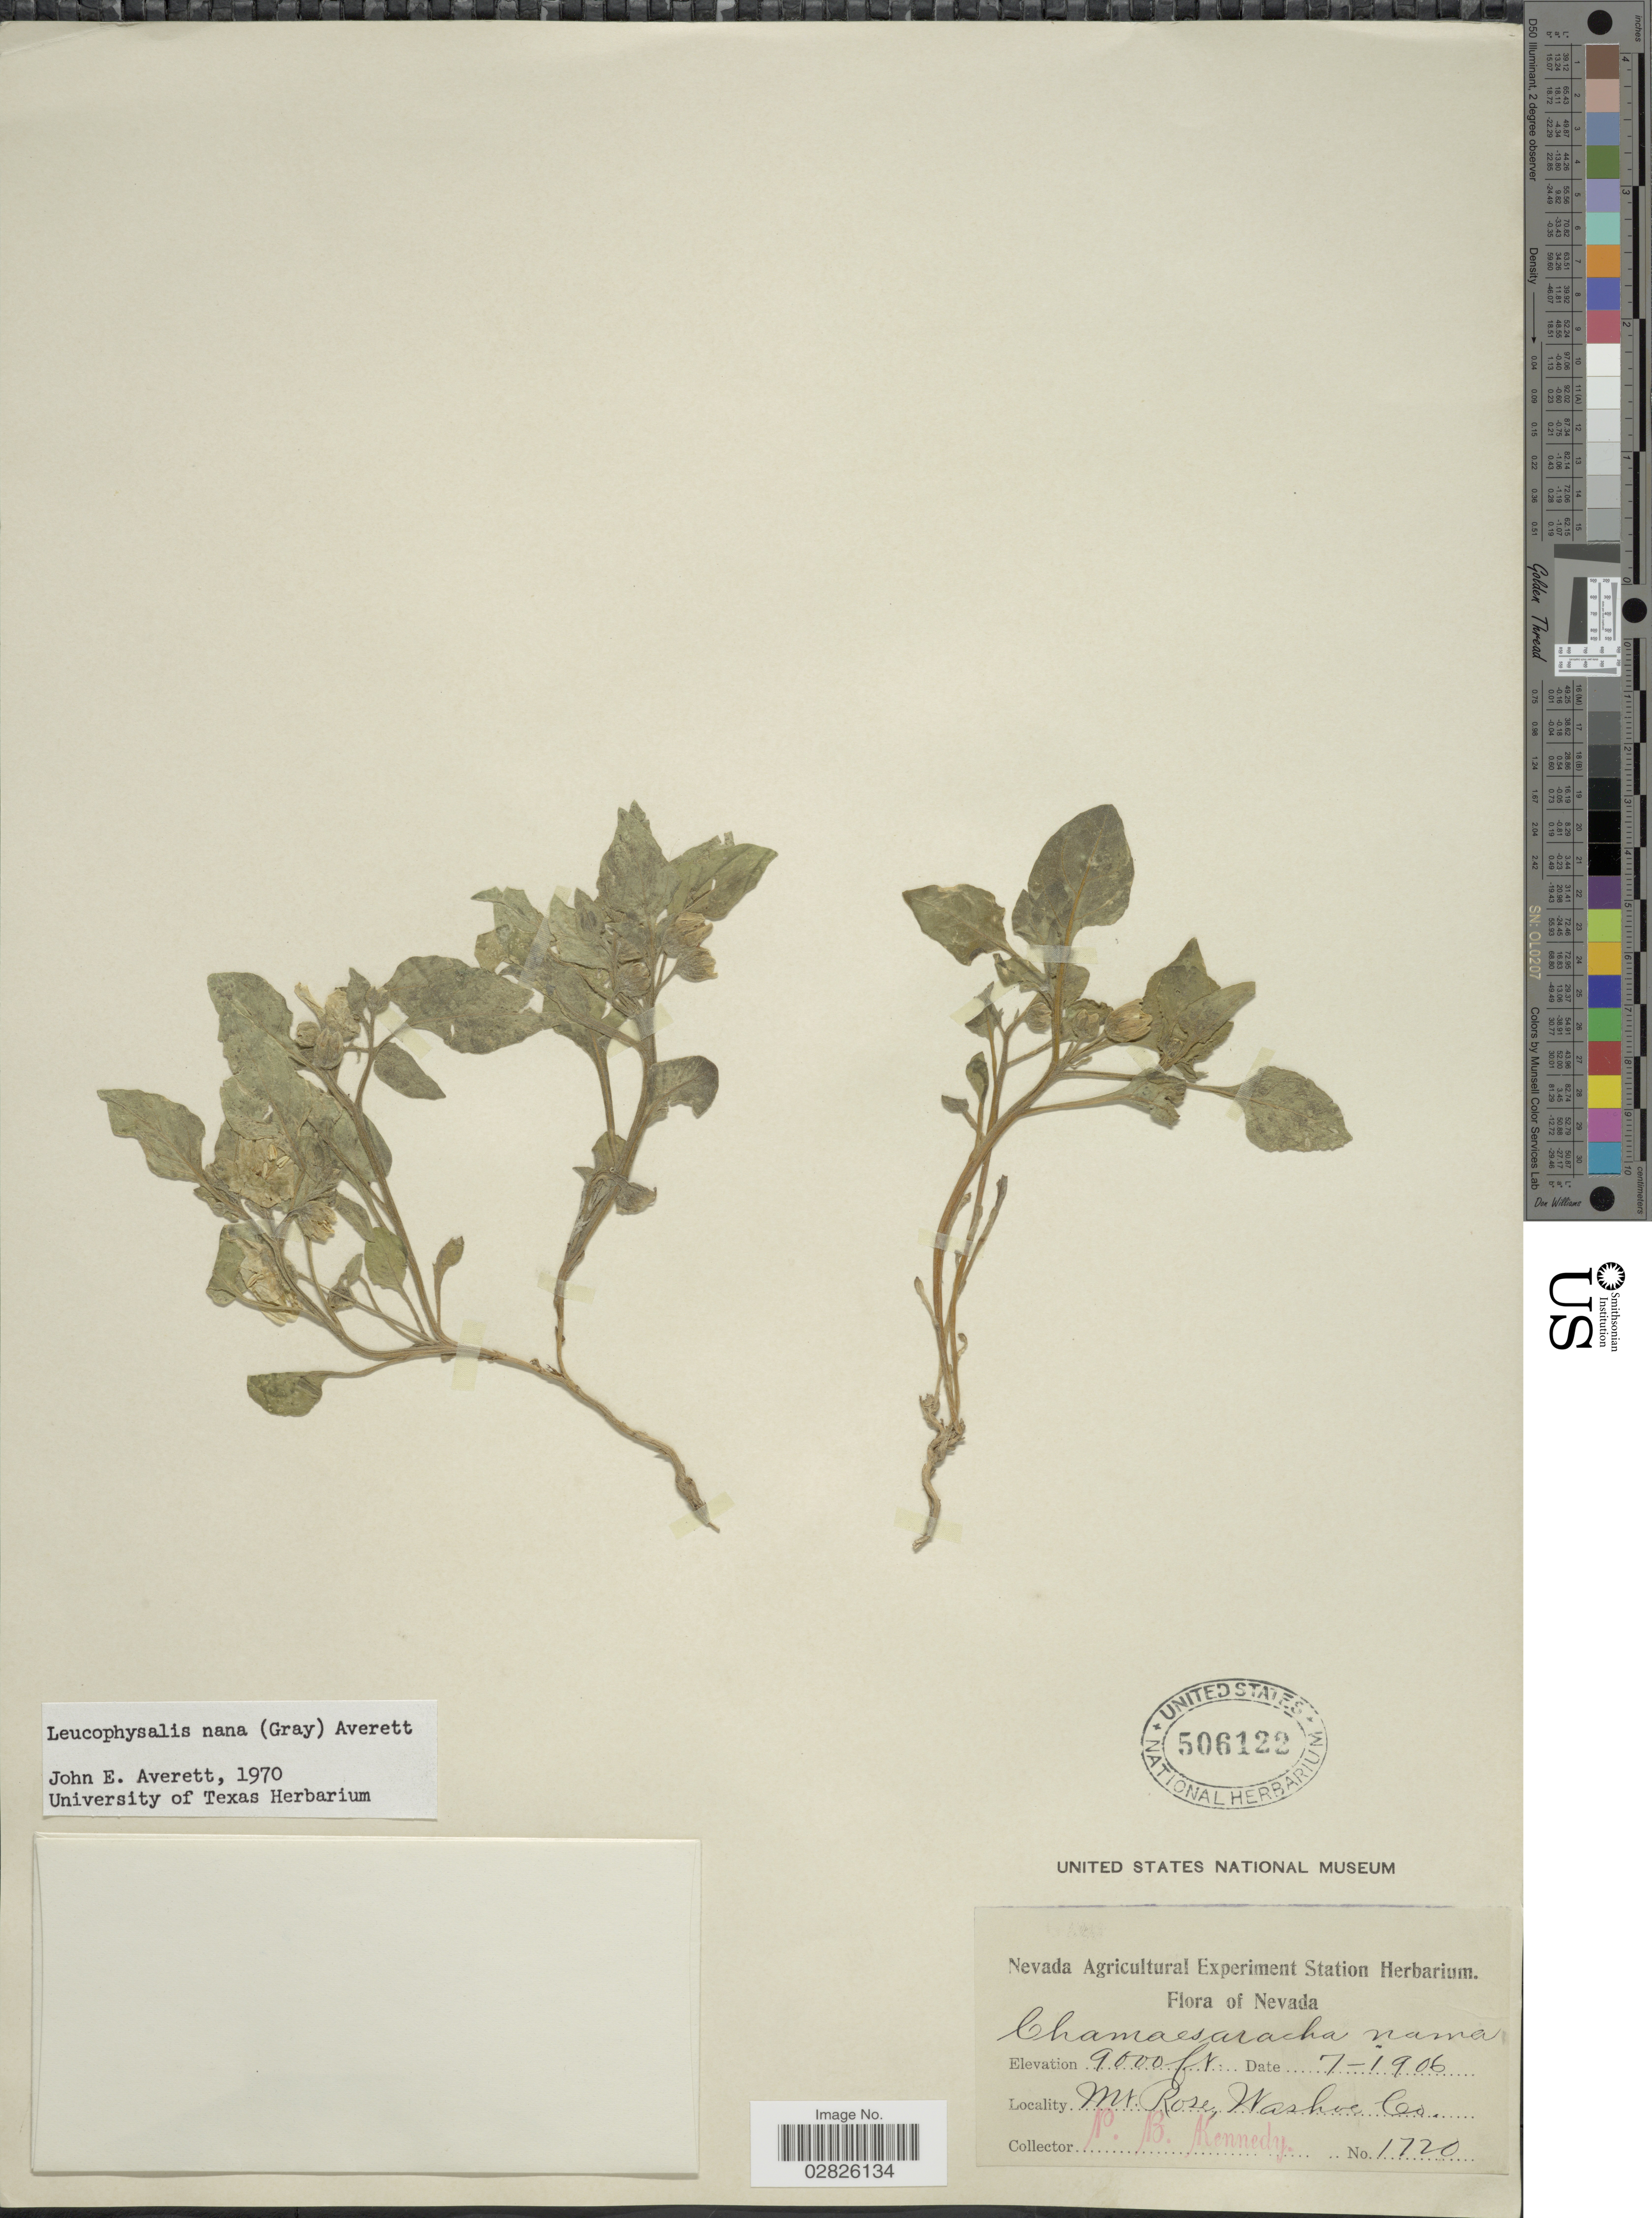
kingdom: Plantae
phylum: Tracheophyta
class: Magnoliopsida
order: Solanales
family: Solanaceae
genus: Leucophysalis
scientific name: Leucophysalis nana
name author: (A. Gray) Averett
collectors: P. B. Kennedy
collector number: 1720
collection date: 1906-07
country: United States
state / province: Nevada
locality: Mt. Rose, Washoe Co.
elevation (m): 2743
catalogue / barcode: US 506122